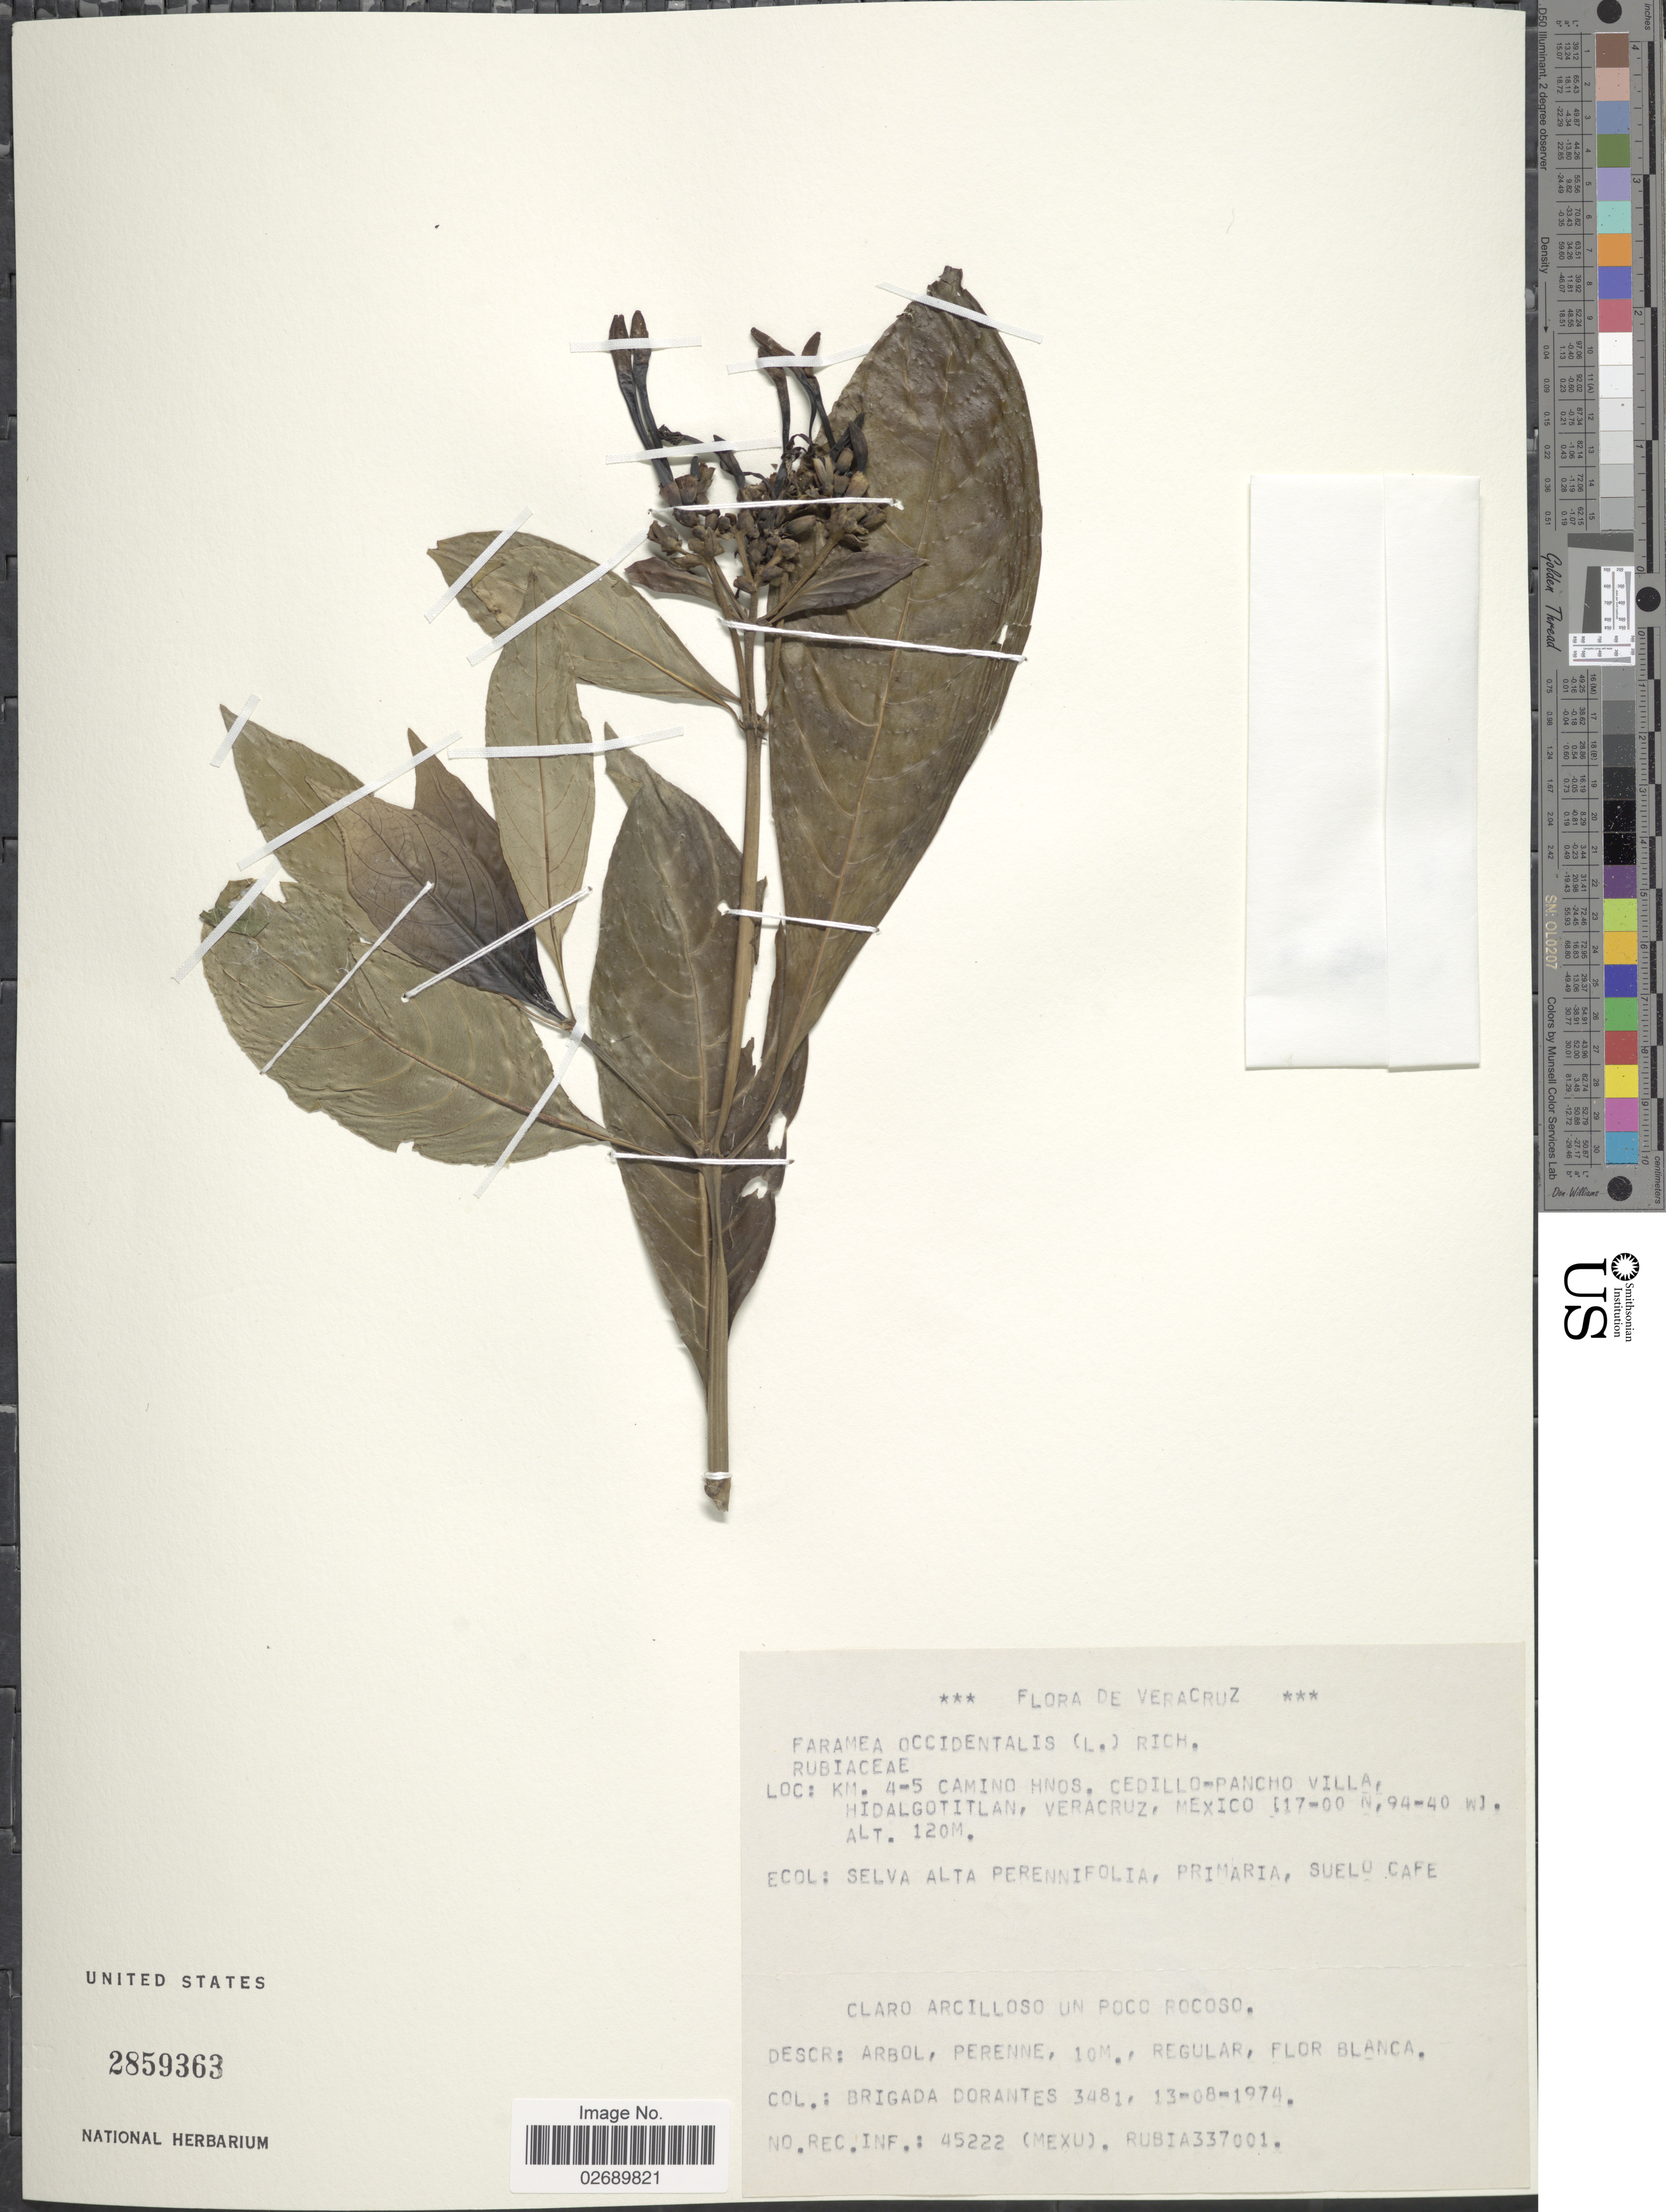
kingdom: Plantae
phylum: Tracheophyta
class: Magnoliopsida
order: Gentianales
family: Rubiaceae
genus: Faramea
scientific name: Faramea occidentalis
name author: (L.) A. Rich.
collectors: B. Dorantes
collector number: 3481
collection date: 1974-08-13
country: Mexico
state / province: Veracruz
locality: Km. 4-5 camino Hnos. Cedillo-Pancho Villa. Hidalgotitlan, Veracruz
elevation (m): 120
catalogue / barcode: US 2859363